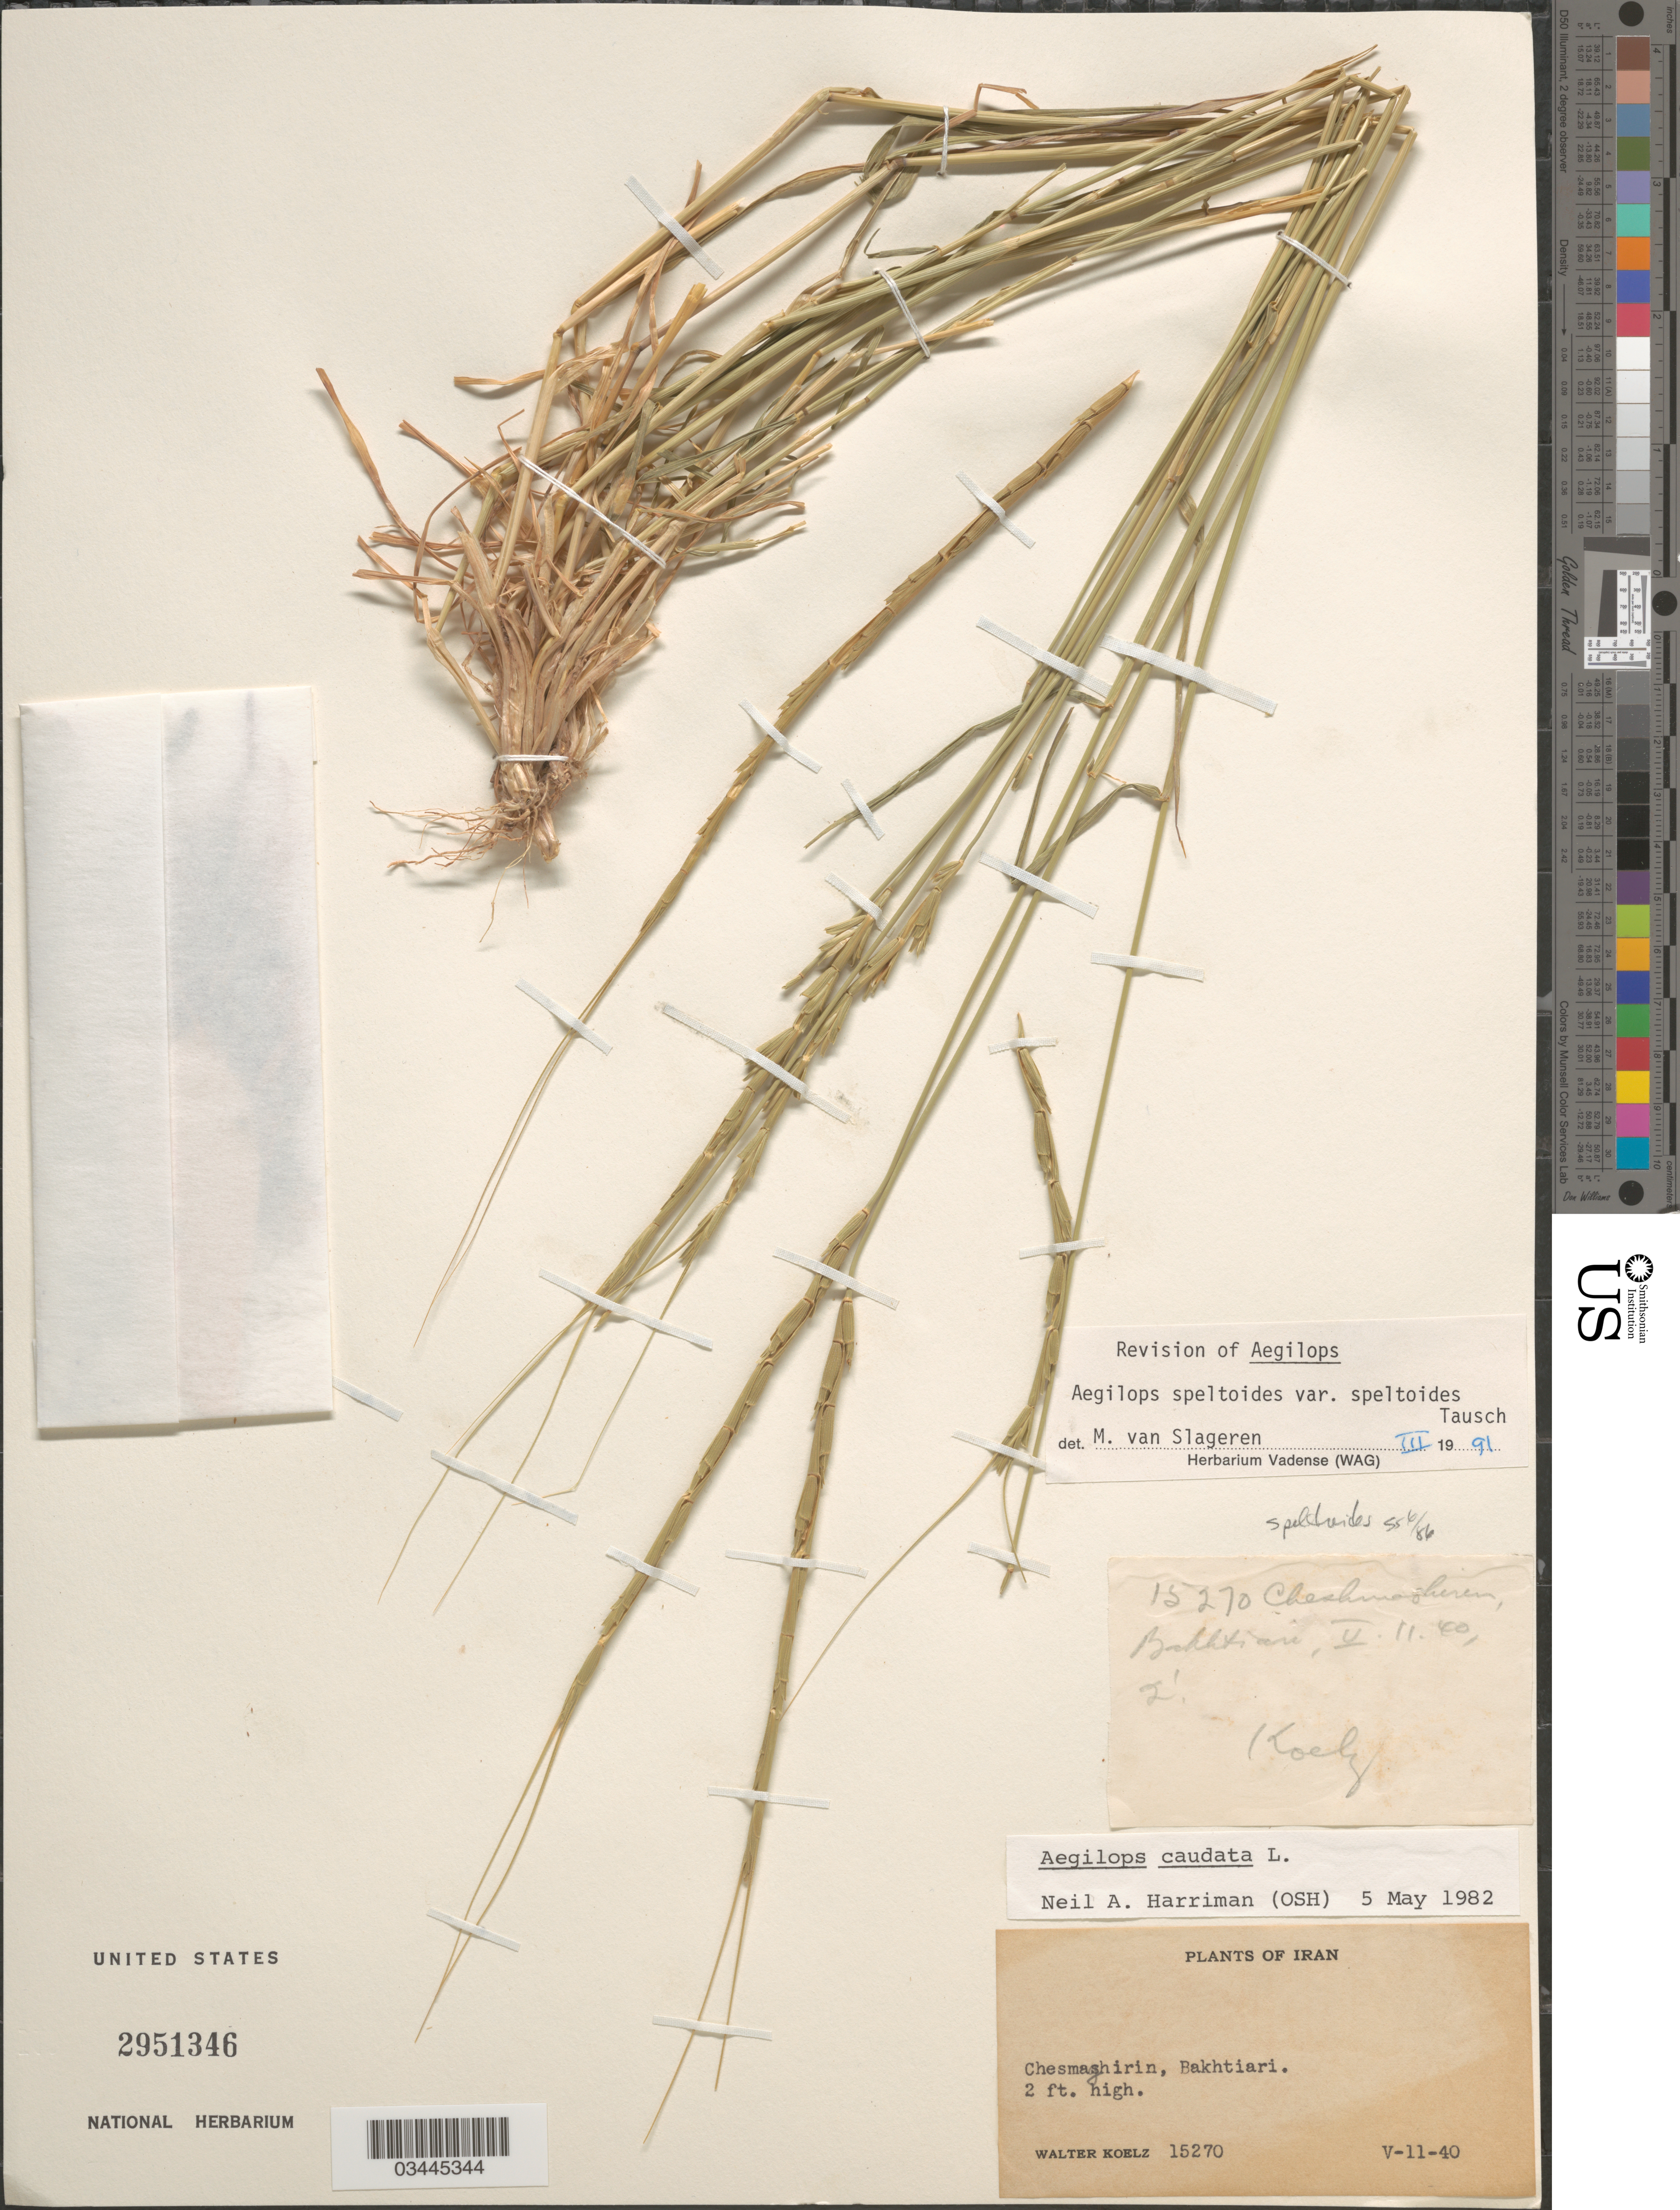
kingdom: Plantae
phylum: Tracheophyta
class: Liliopsida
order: Poales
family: Poaceae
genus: Aegilops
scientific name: Aegilops speltoides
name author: Tausch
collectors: W. N. Koelz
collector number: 15270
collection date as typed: Transcribed d/m/y: 11/5/40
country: Iran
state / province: Chahar Mahaal and Bakhtiari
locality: Chesmashirin, Bakhtiari.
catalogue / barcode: US 2951346